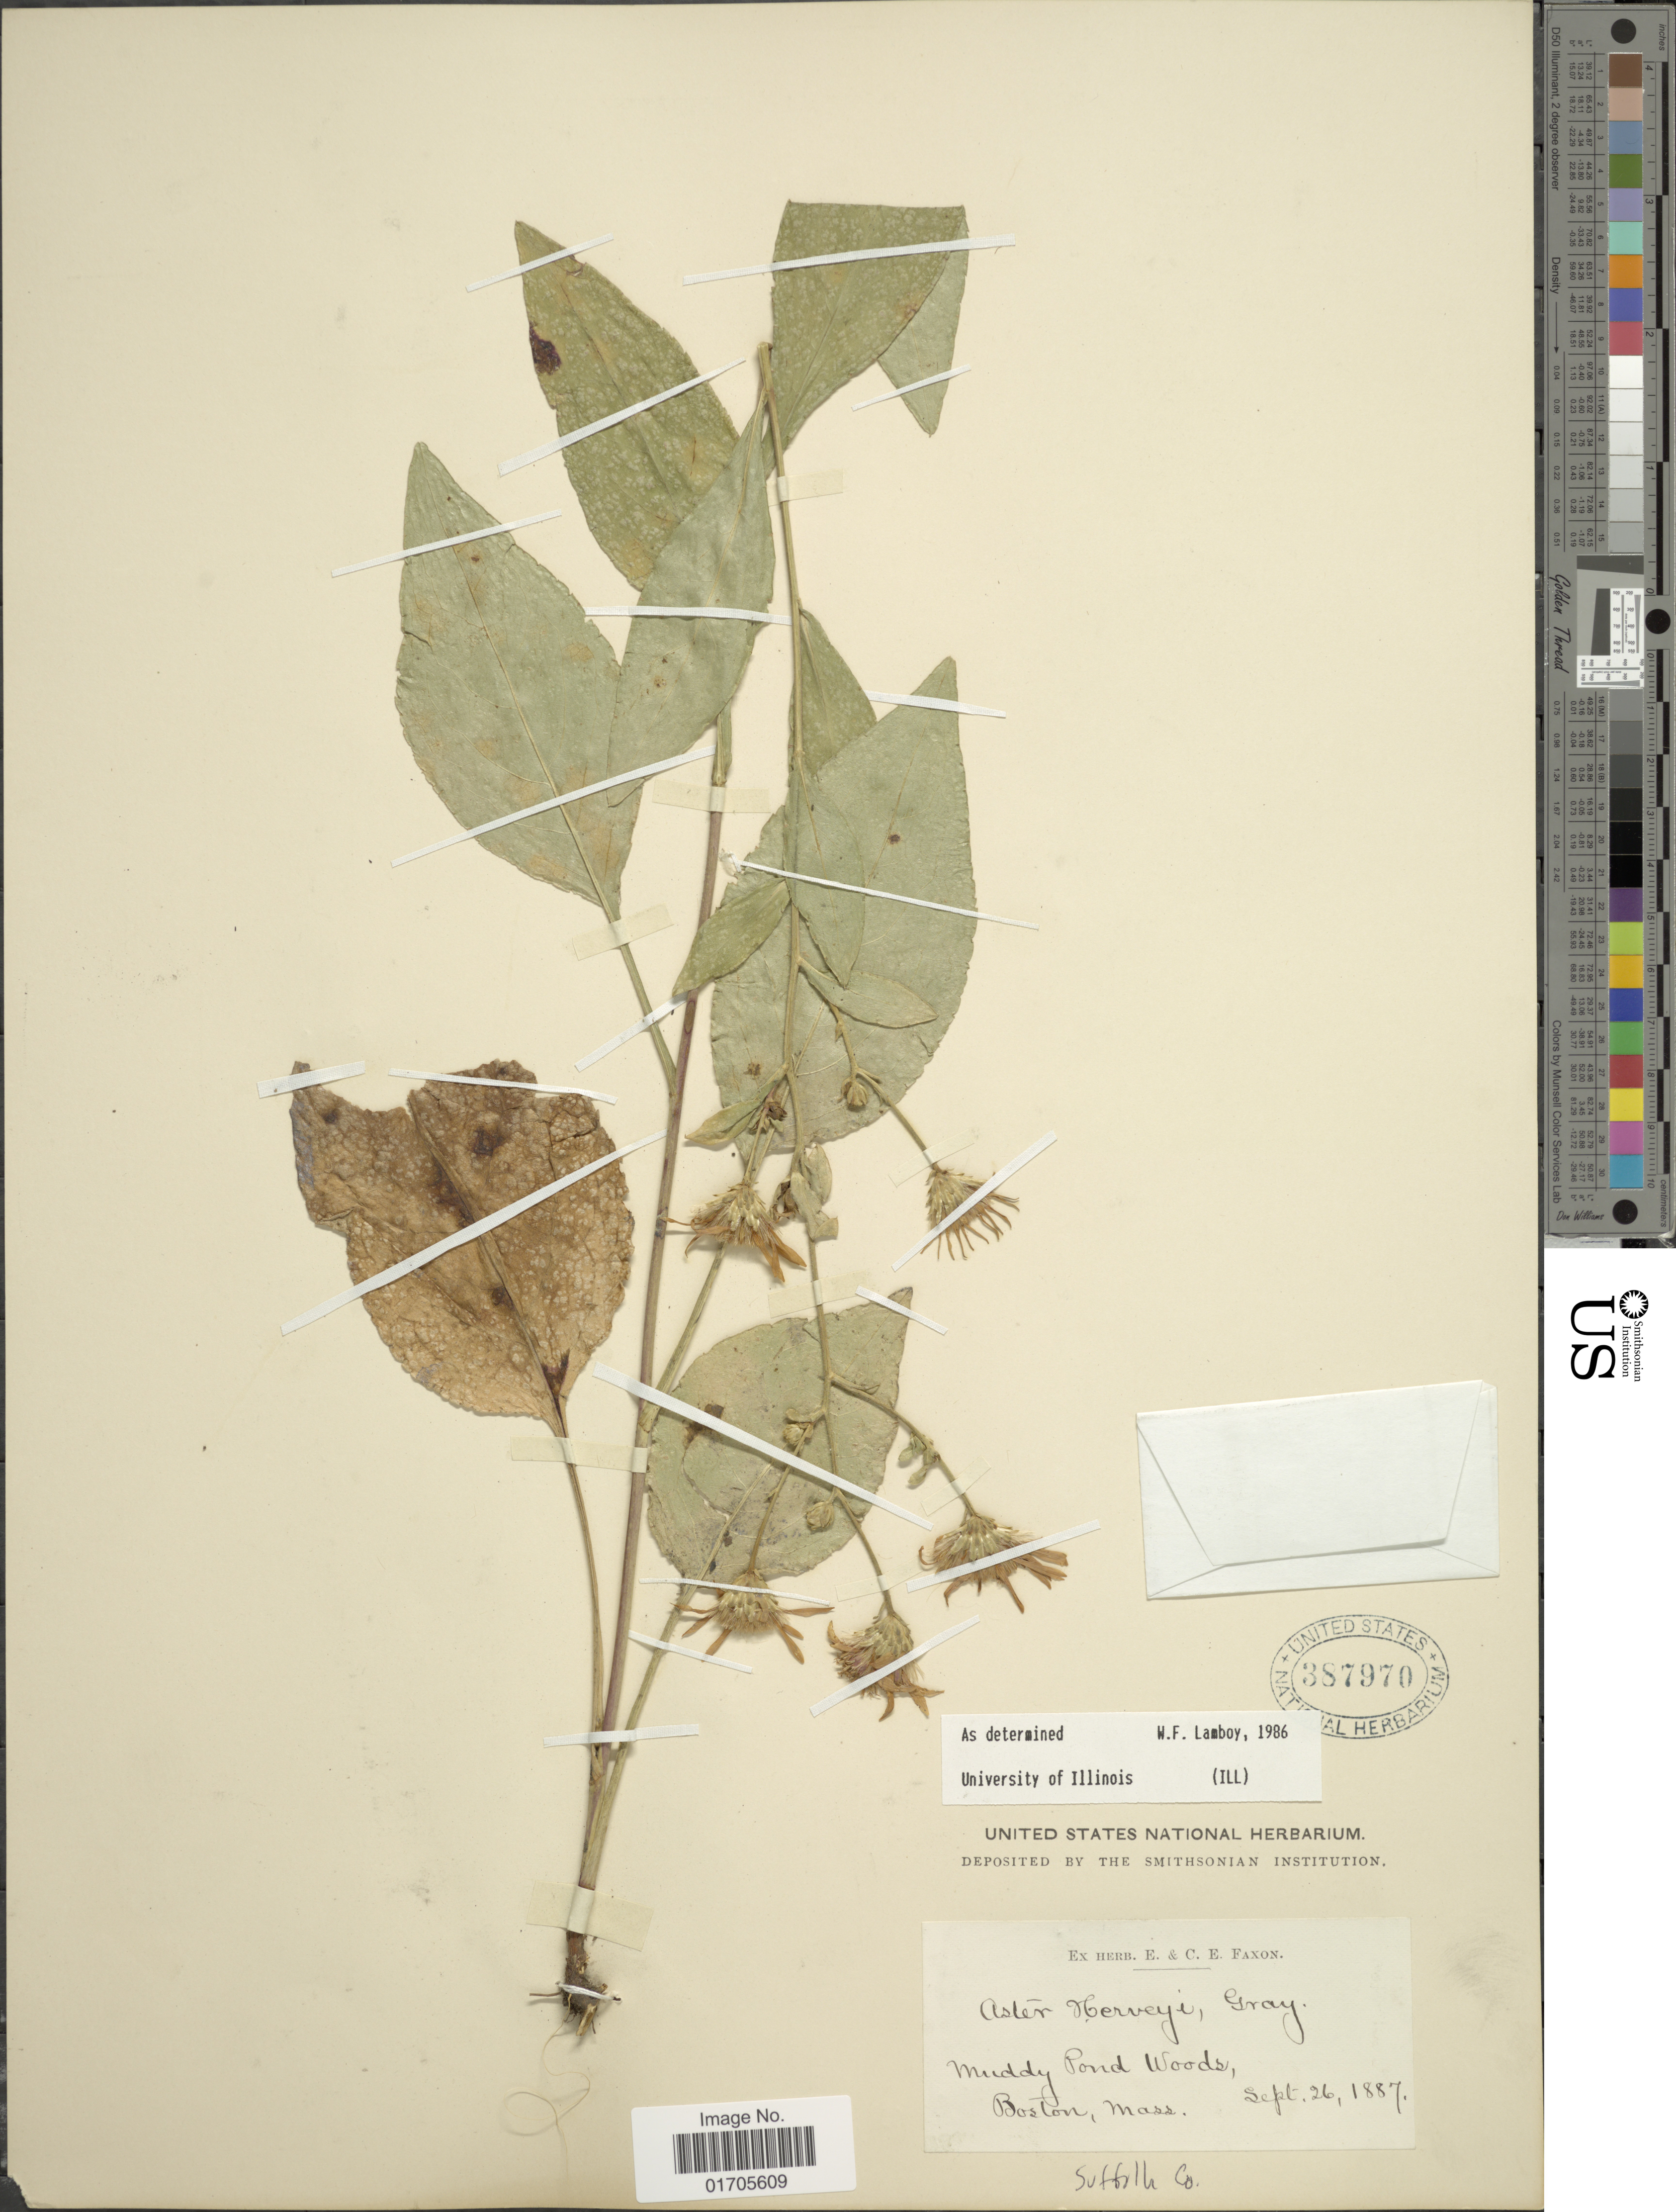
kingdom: Plantae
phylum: Tracheophyta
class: Magnoliopsida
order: Asterales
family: Asteraceae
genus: Eurybia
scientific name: Eurybia x herveyi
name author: (A. Gray) G.L. Nesom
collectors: ex herb. E. & C.E. Faxon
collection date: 1887-09-26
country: United States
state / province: Massachusetts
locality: Muddy Pond Woods, Boston, Mass. Suffolk Co.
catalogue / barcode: US 387970